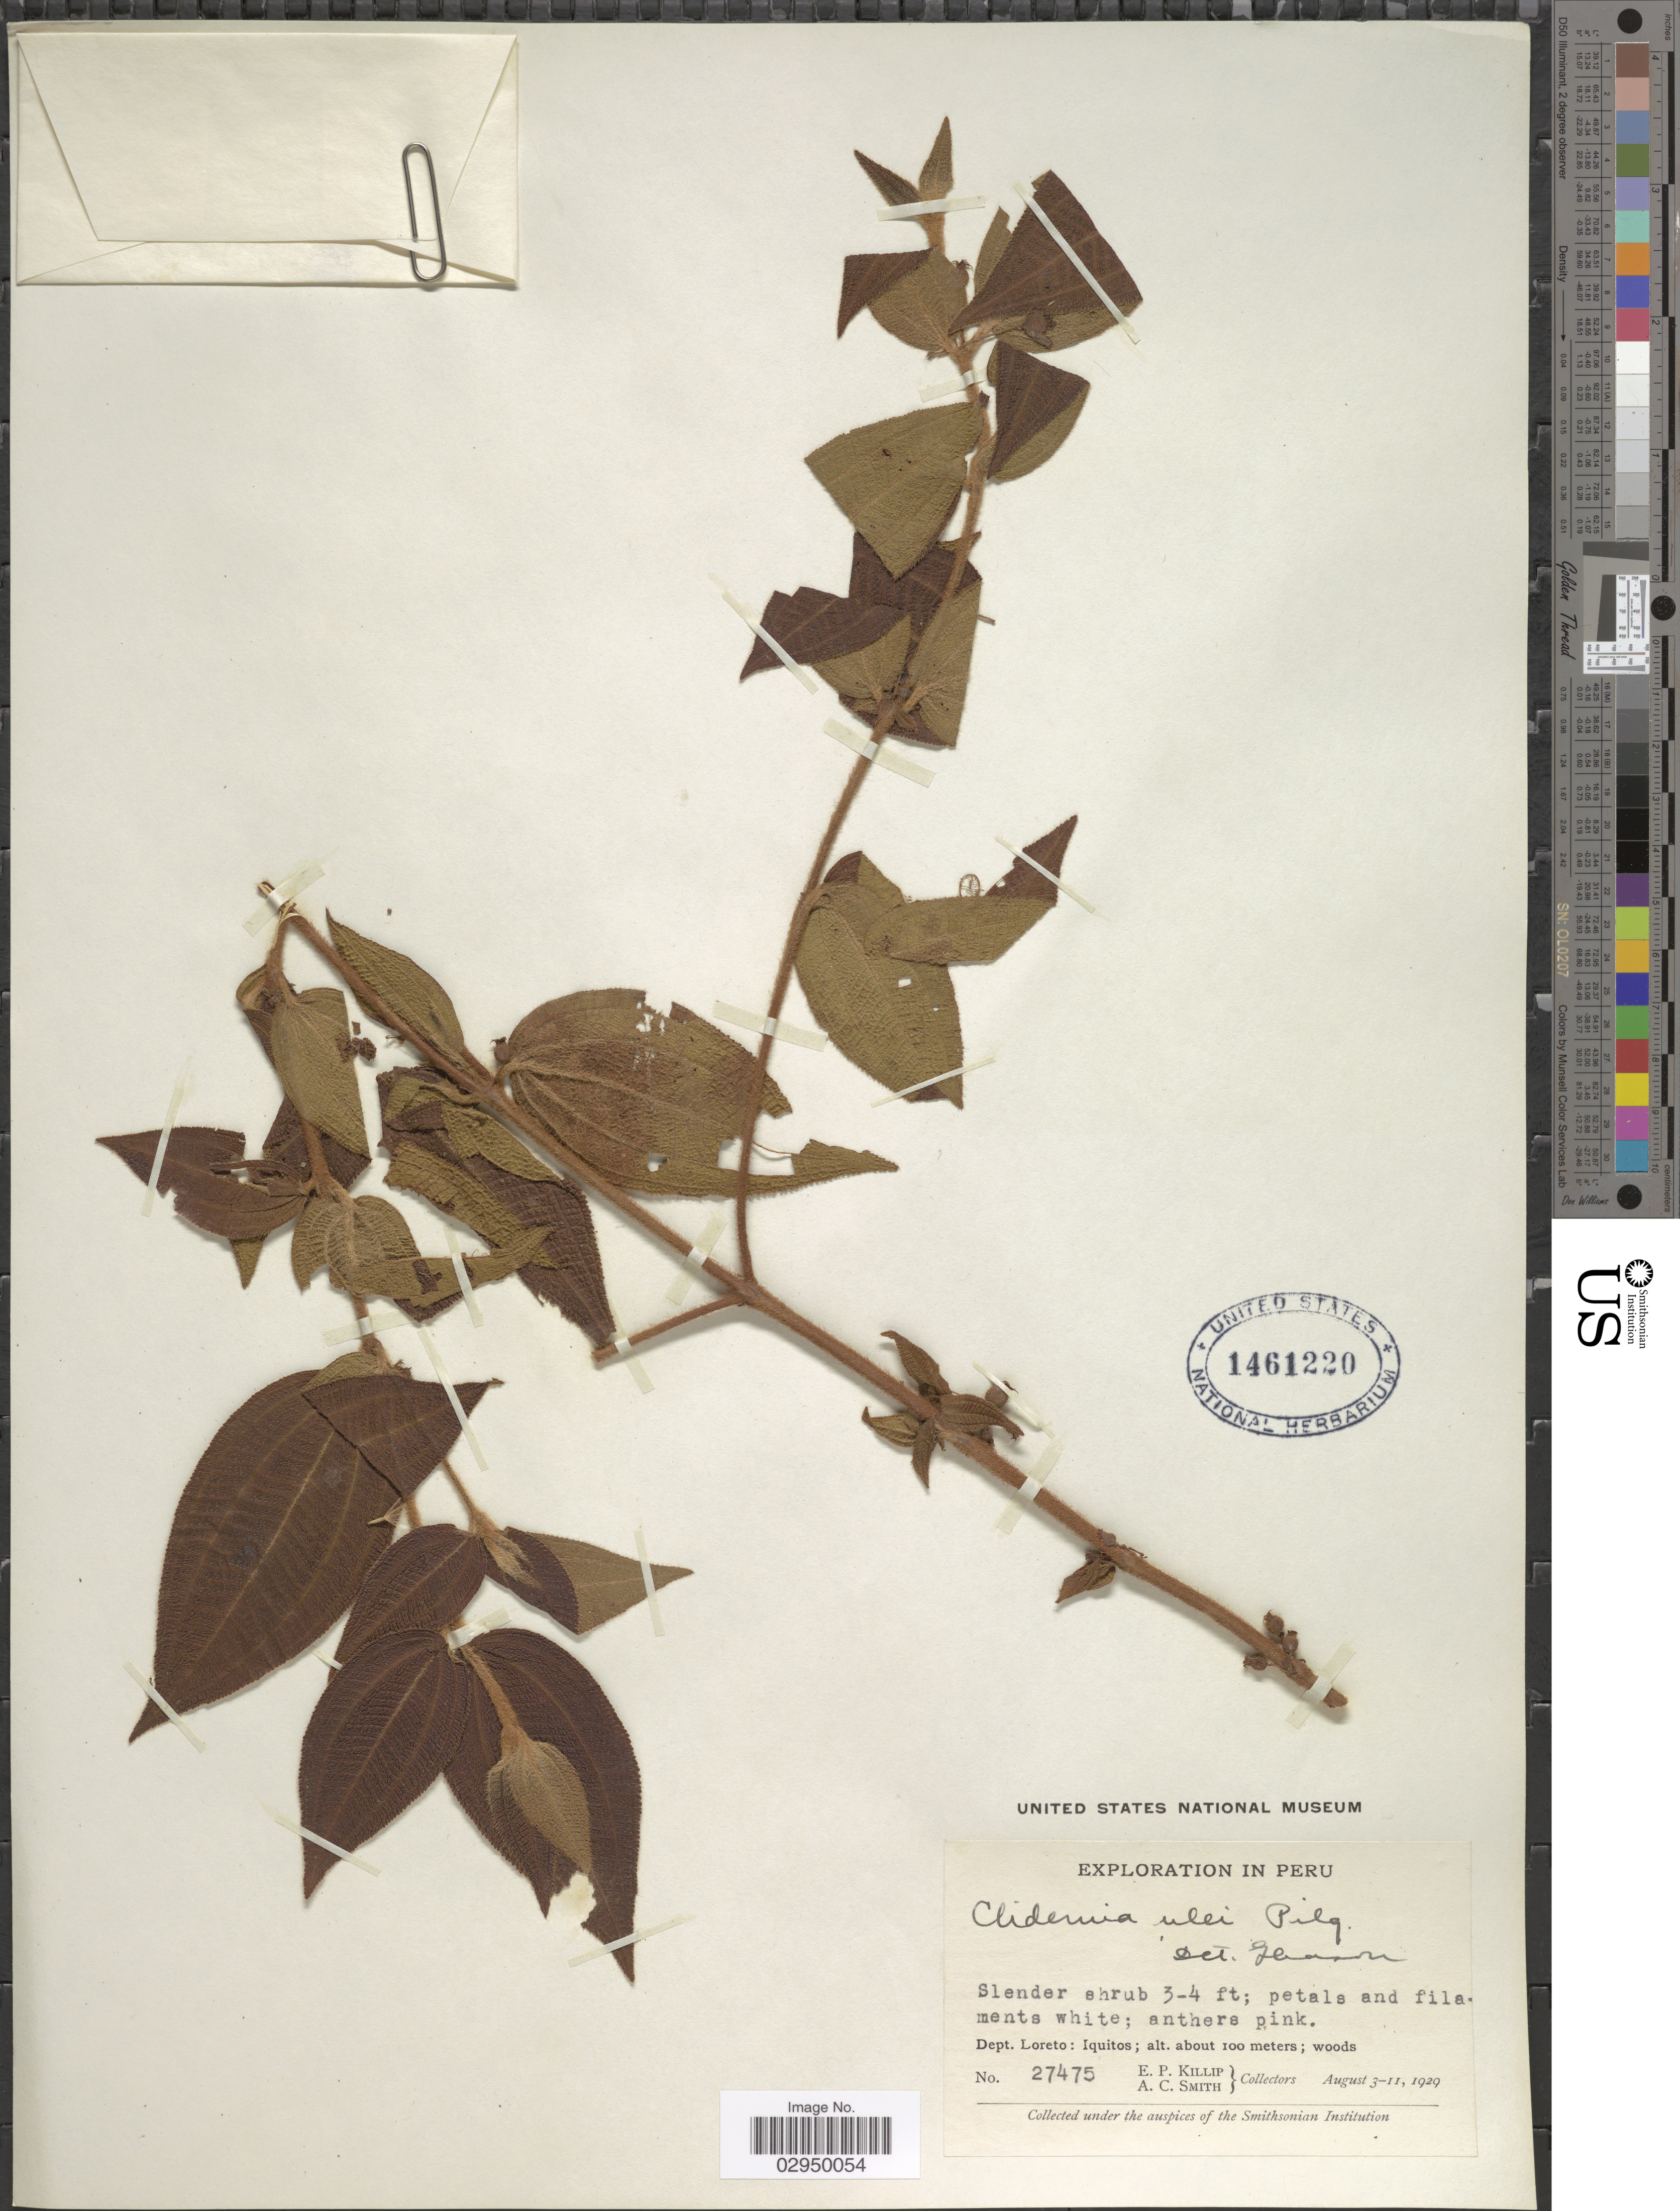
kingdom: Plantae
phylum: Tracheophyta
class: Magnoliopsida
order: Myrtales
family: Melastomataceae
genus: Clidemia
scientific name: Clidemia ulei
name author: Pilg.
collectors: E. P. Killip & A. C. Smith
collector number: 27475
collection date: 1929-08-03/1929-08-11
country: Peru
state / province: Loreto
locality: Dept. Loreto: Iquitos.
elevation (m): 100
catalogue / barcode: US 1461220